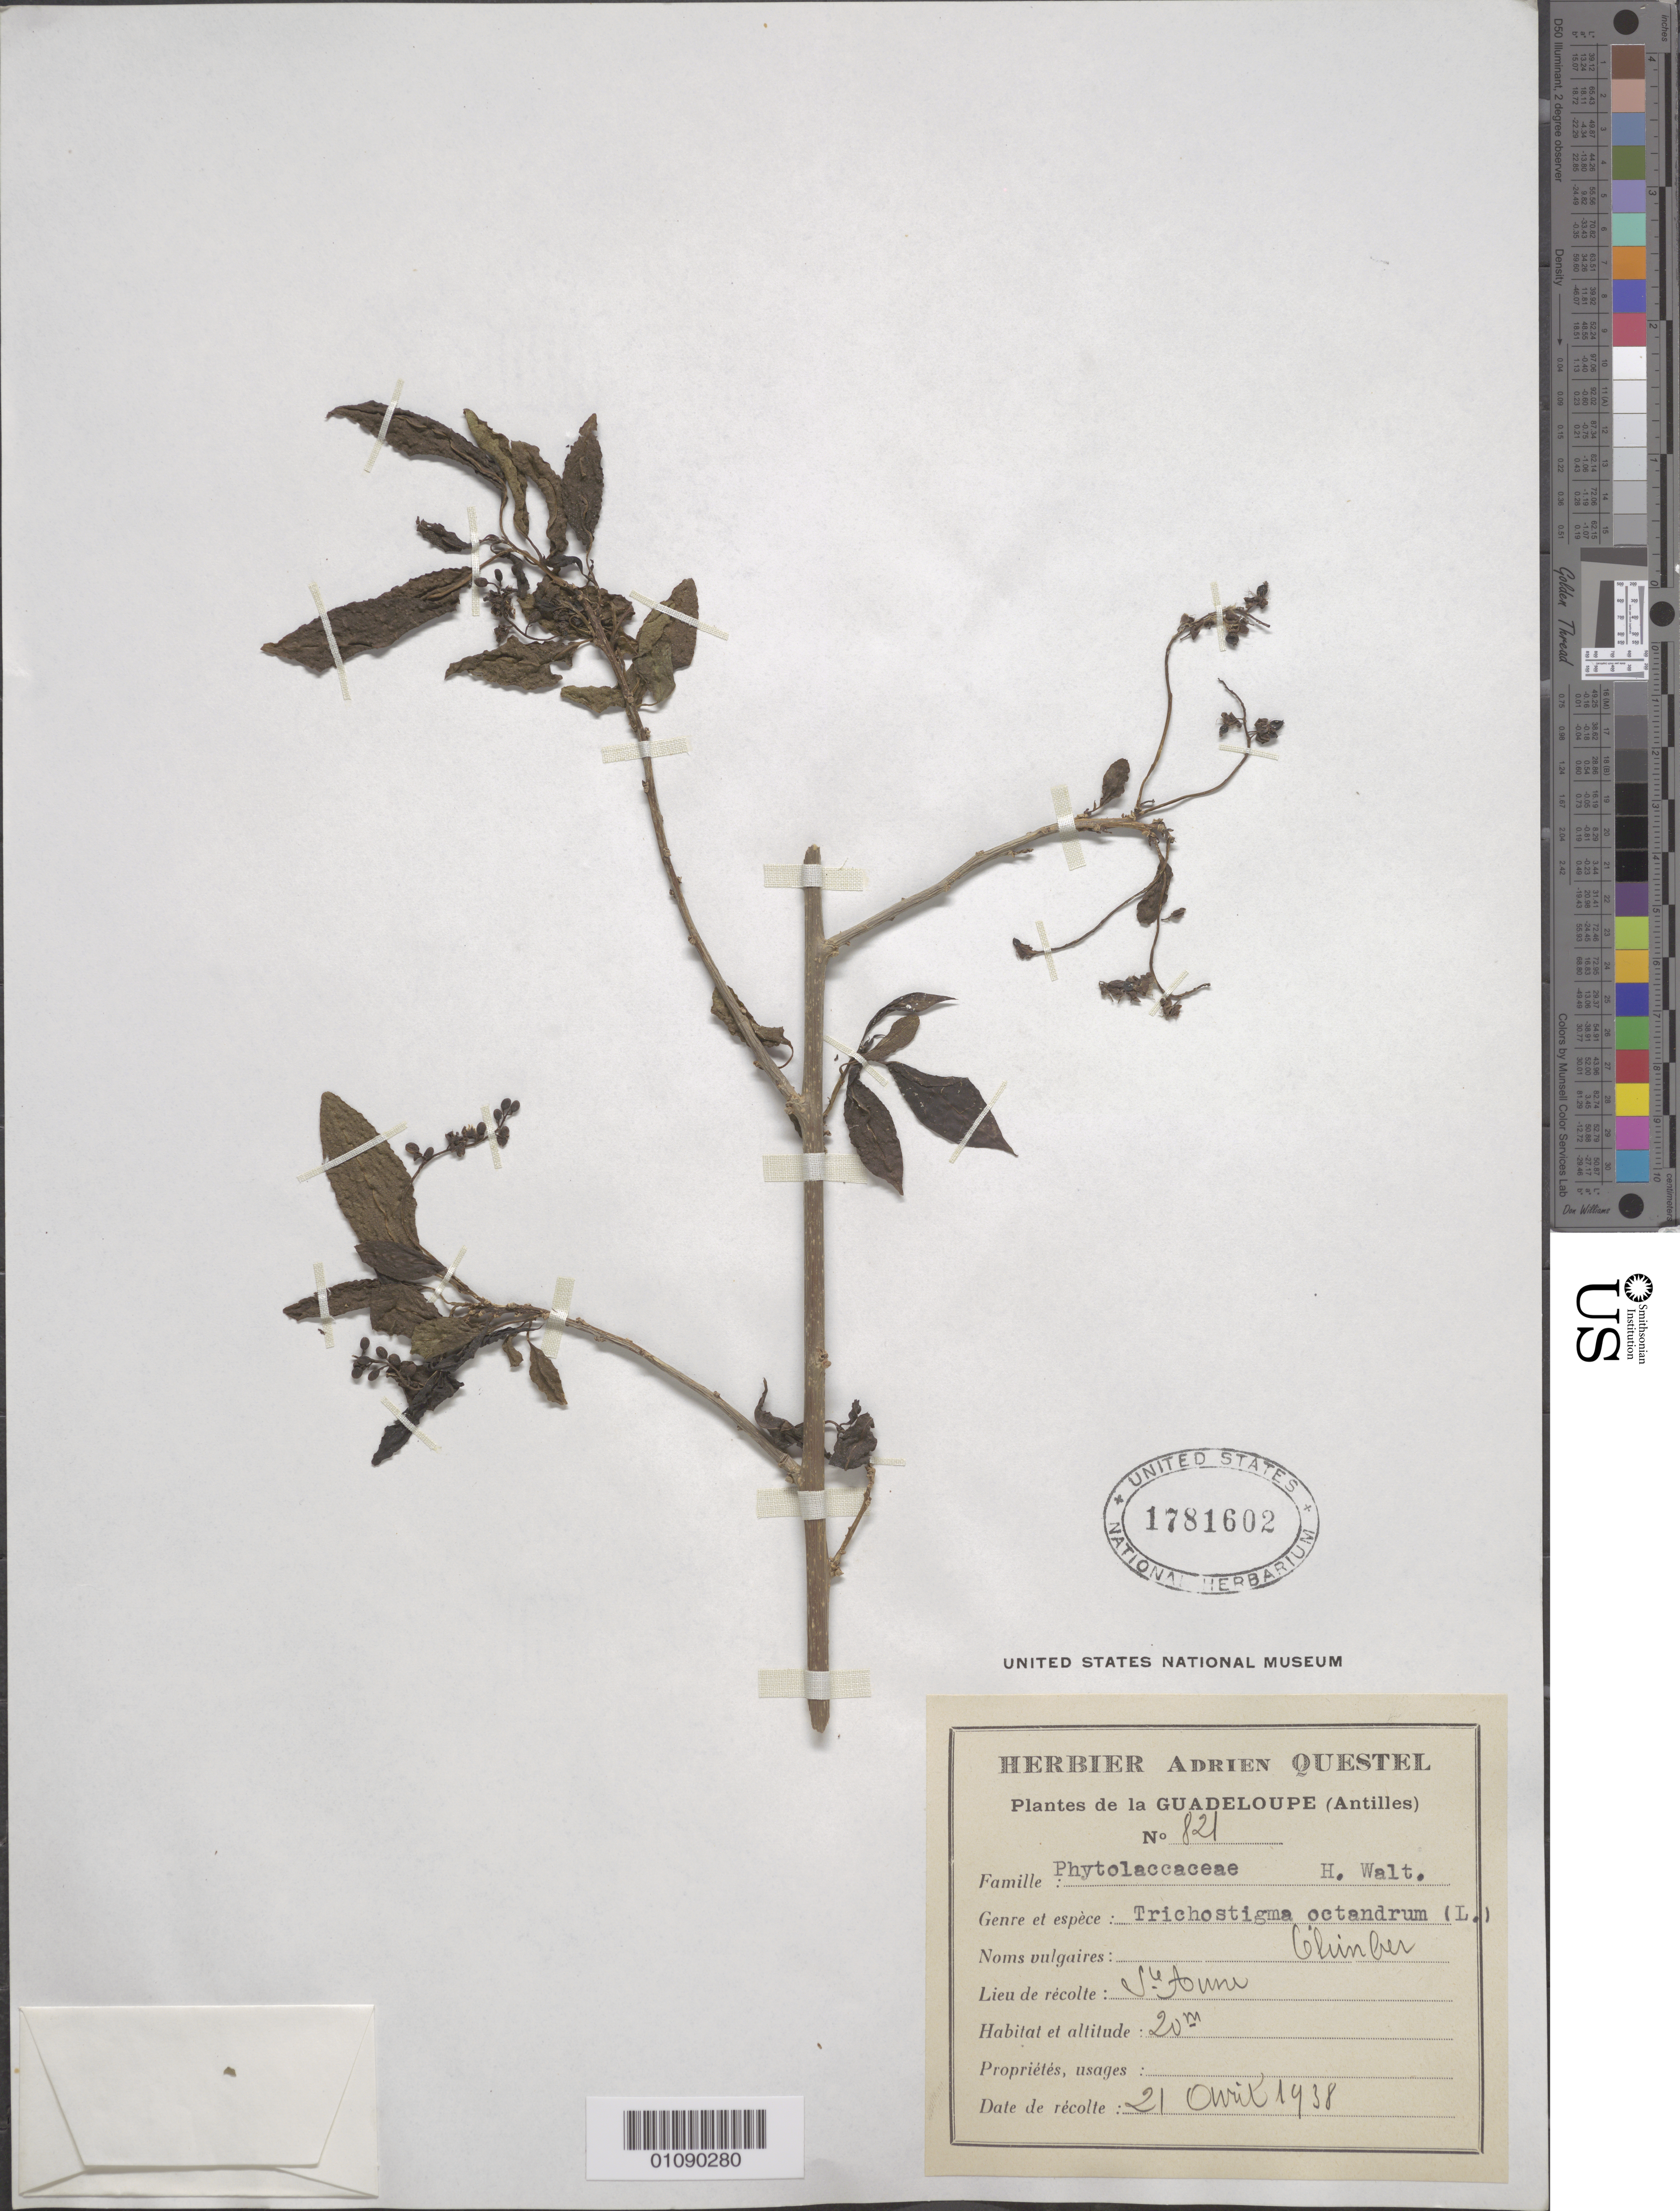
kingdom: Plantae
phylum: Tracheophyta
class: Magnoliopsida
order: Caryophyllales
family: Phytolaccaceae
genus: Trichostigma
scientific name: Trichostigma octandrum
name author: (L.) H. Walter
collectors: A. Questel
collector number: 821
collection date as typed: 21 Apr 1938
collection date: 1938-04-21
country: Guadeloupe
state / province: St. Anne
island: Basse Terre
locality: Ste Anne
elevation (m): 20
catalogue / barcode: US 1781602